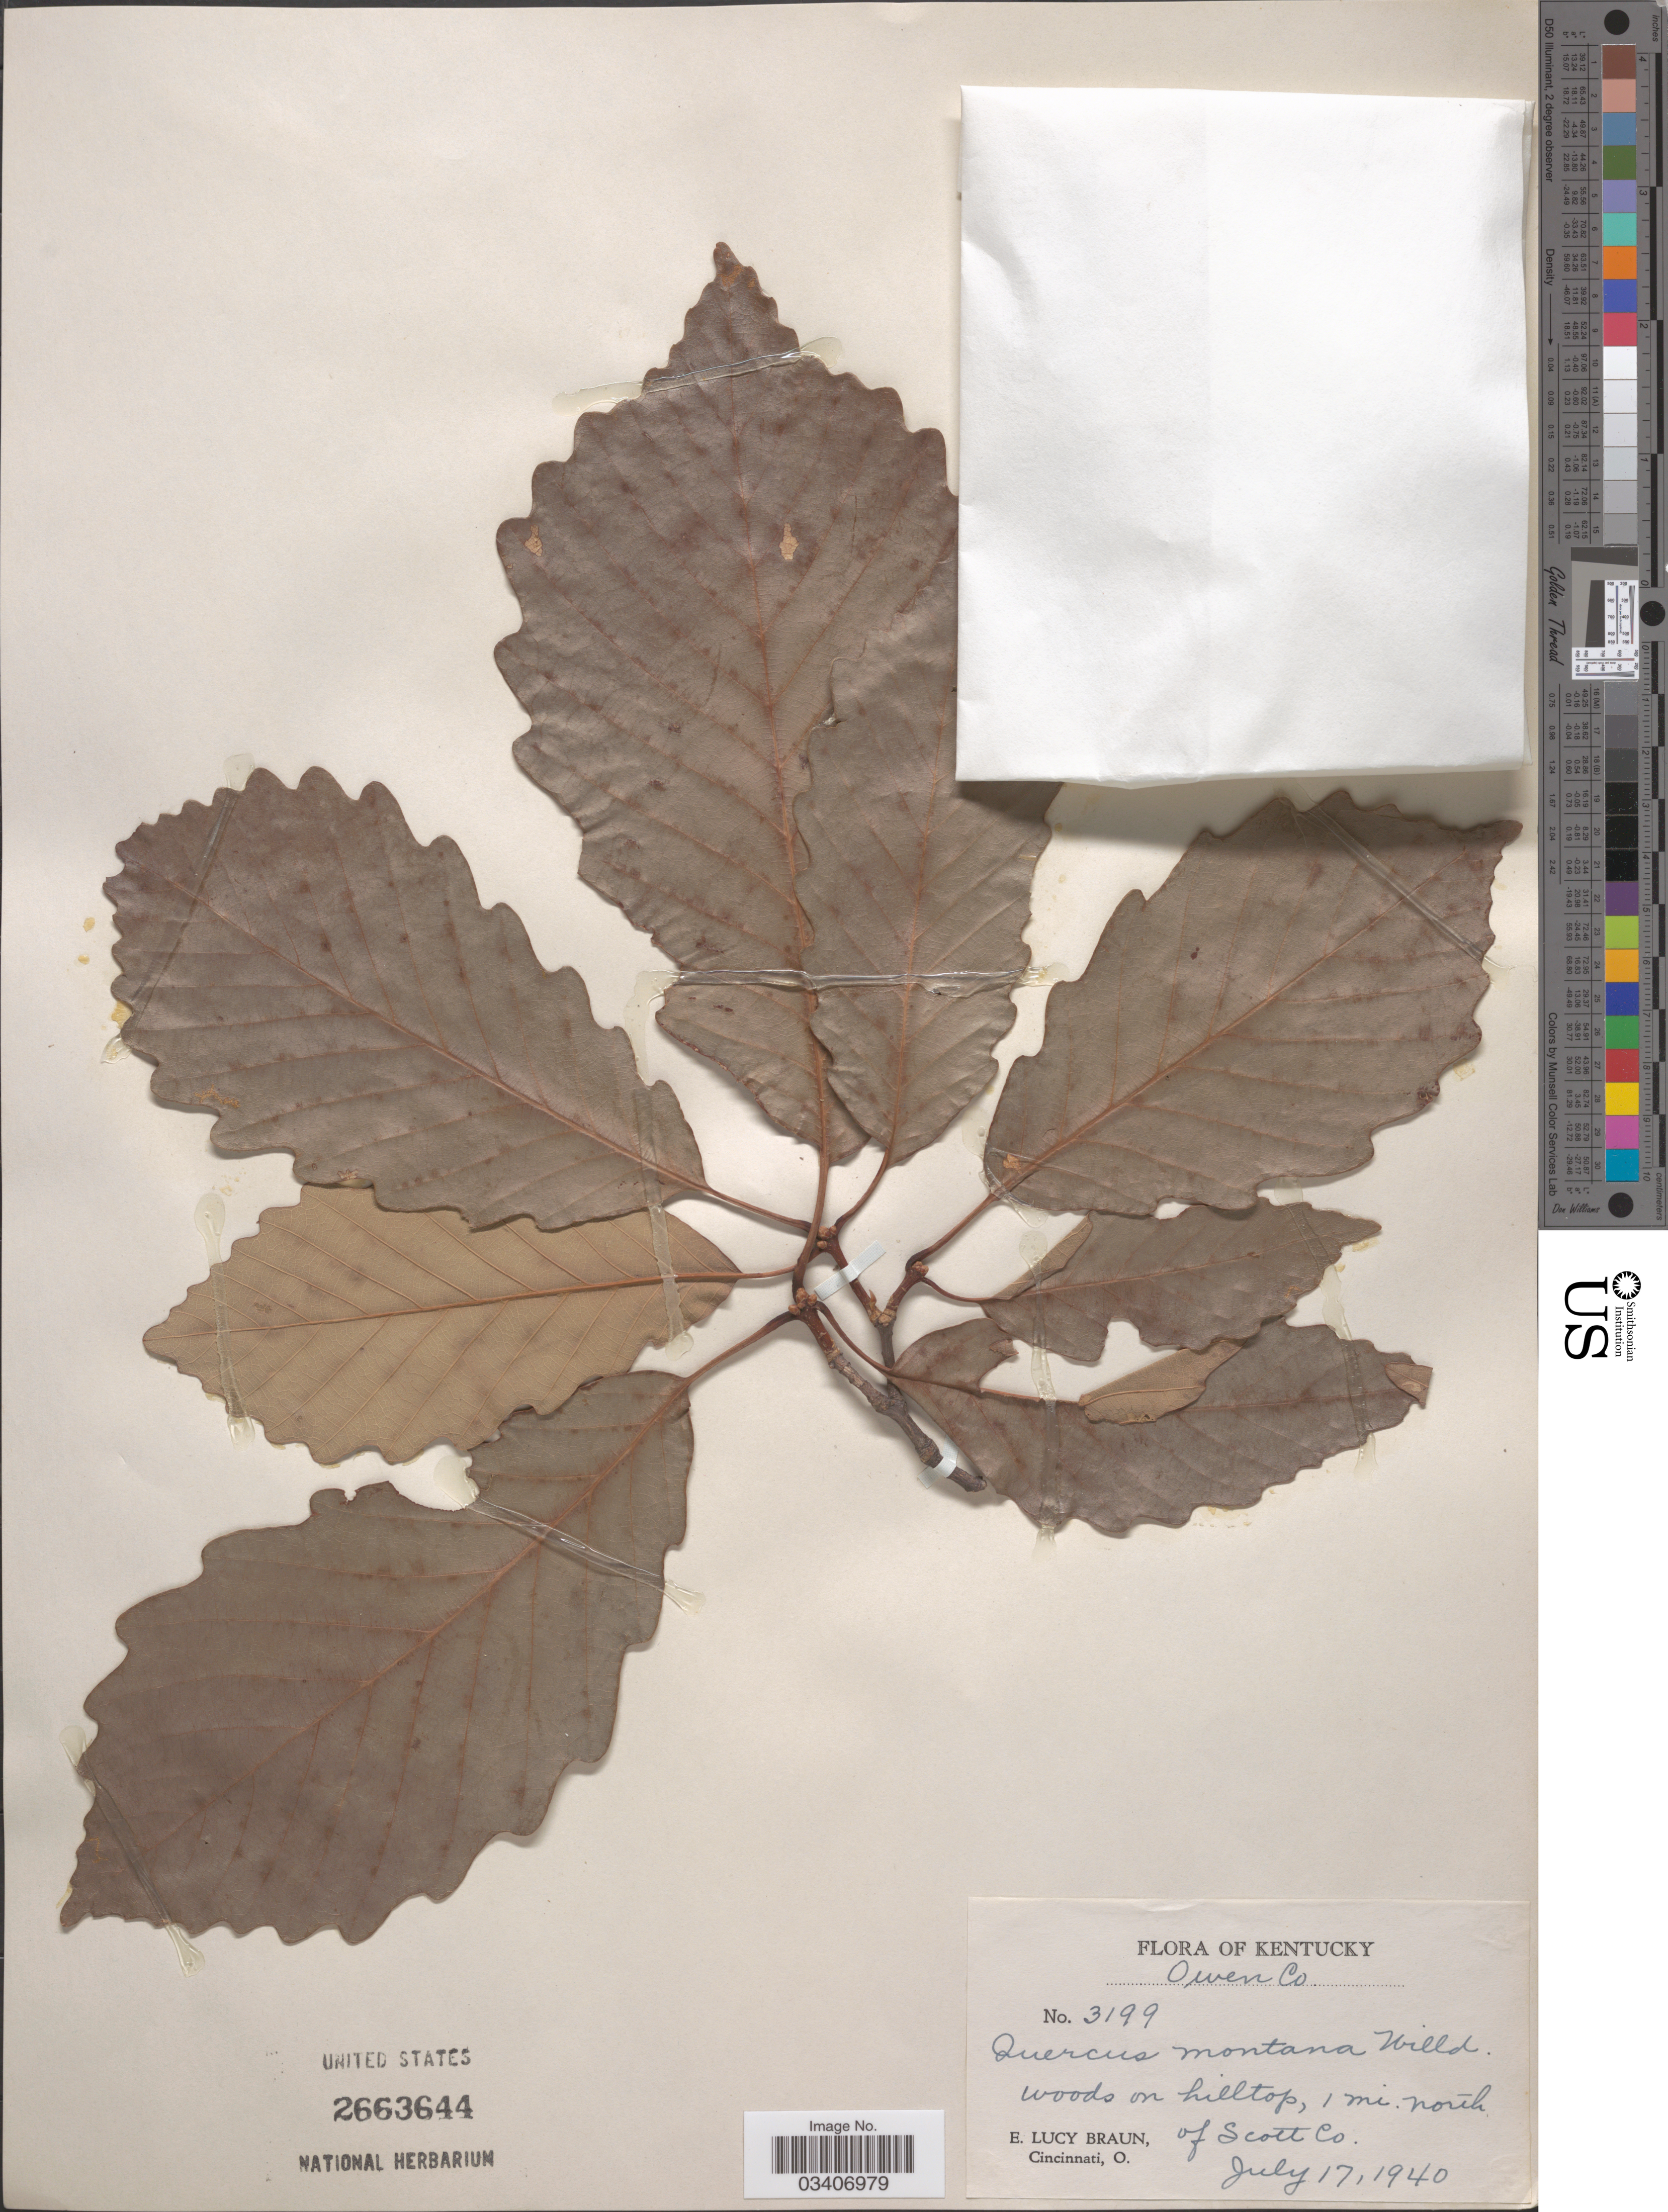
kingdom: Plantae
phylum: Tracheophyta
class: Magnoliopsida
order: Fagales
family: Fagaceae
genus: Quercus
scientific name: Quercus montana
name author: Willd.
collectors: E. L. Braun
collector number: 3199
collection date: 1940-07-17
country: United States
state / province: Kentucky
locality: Owen Co. 1 mi. north of Scott Co.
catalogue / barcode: US 2663644